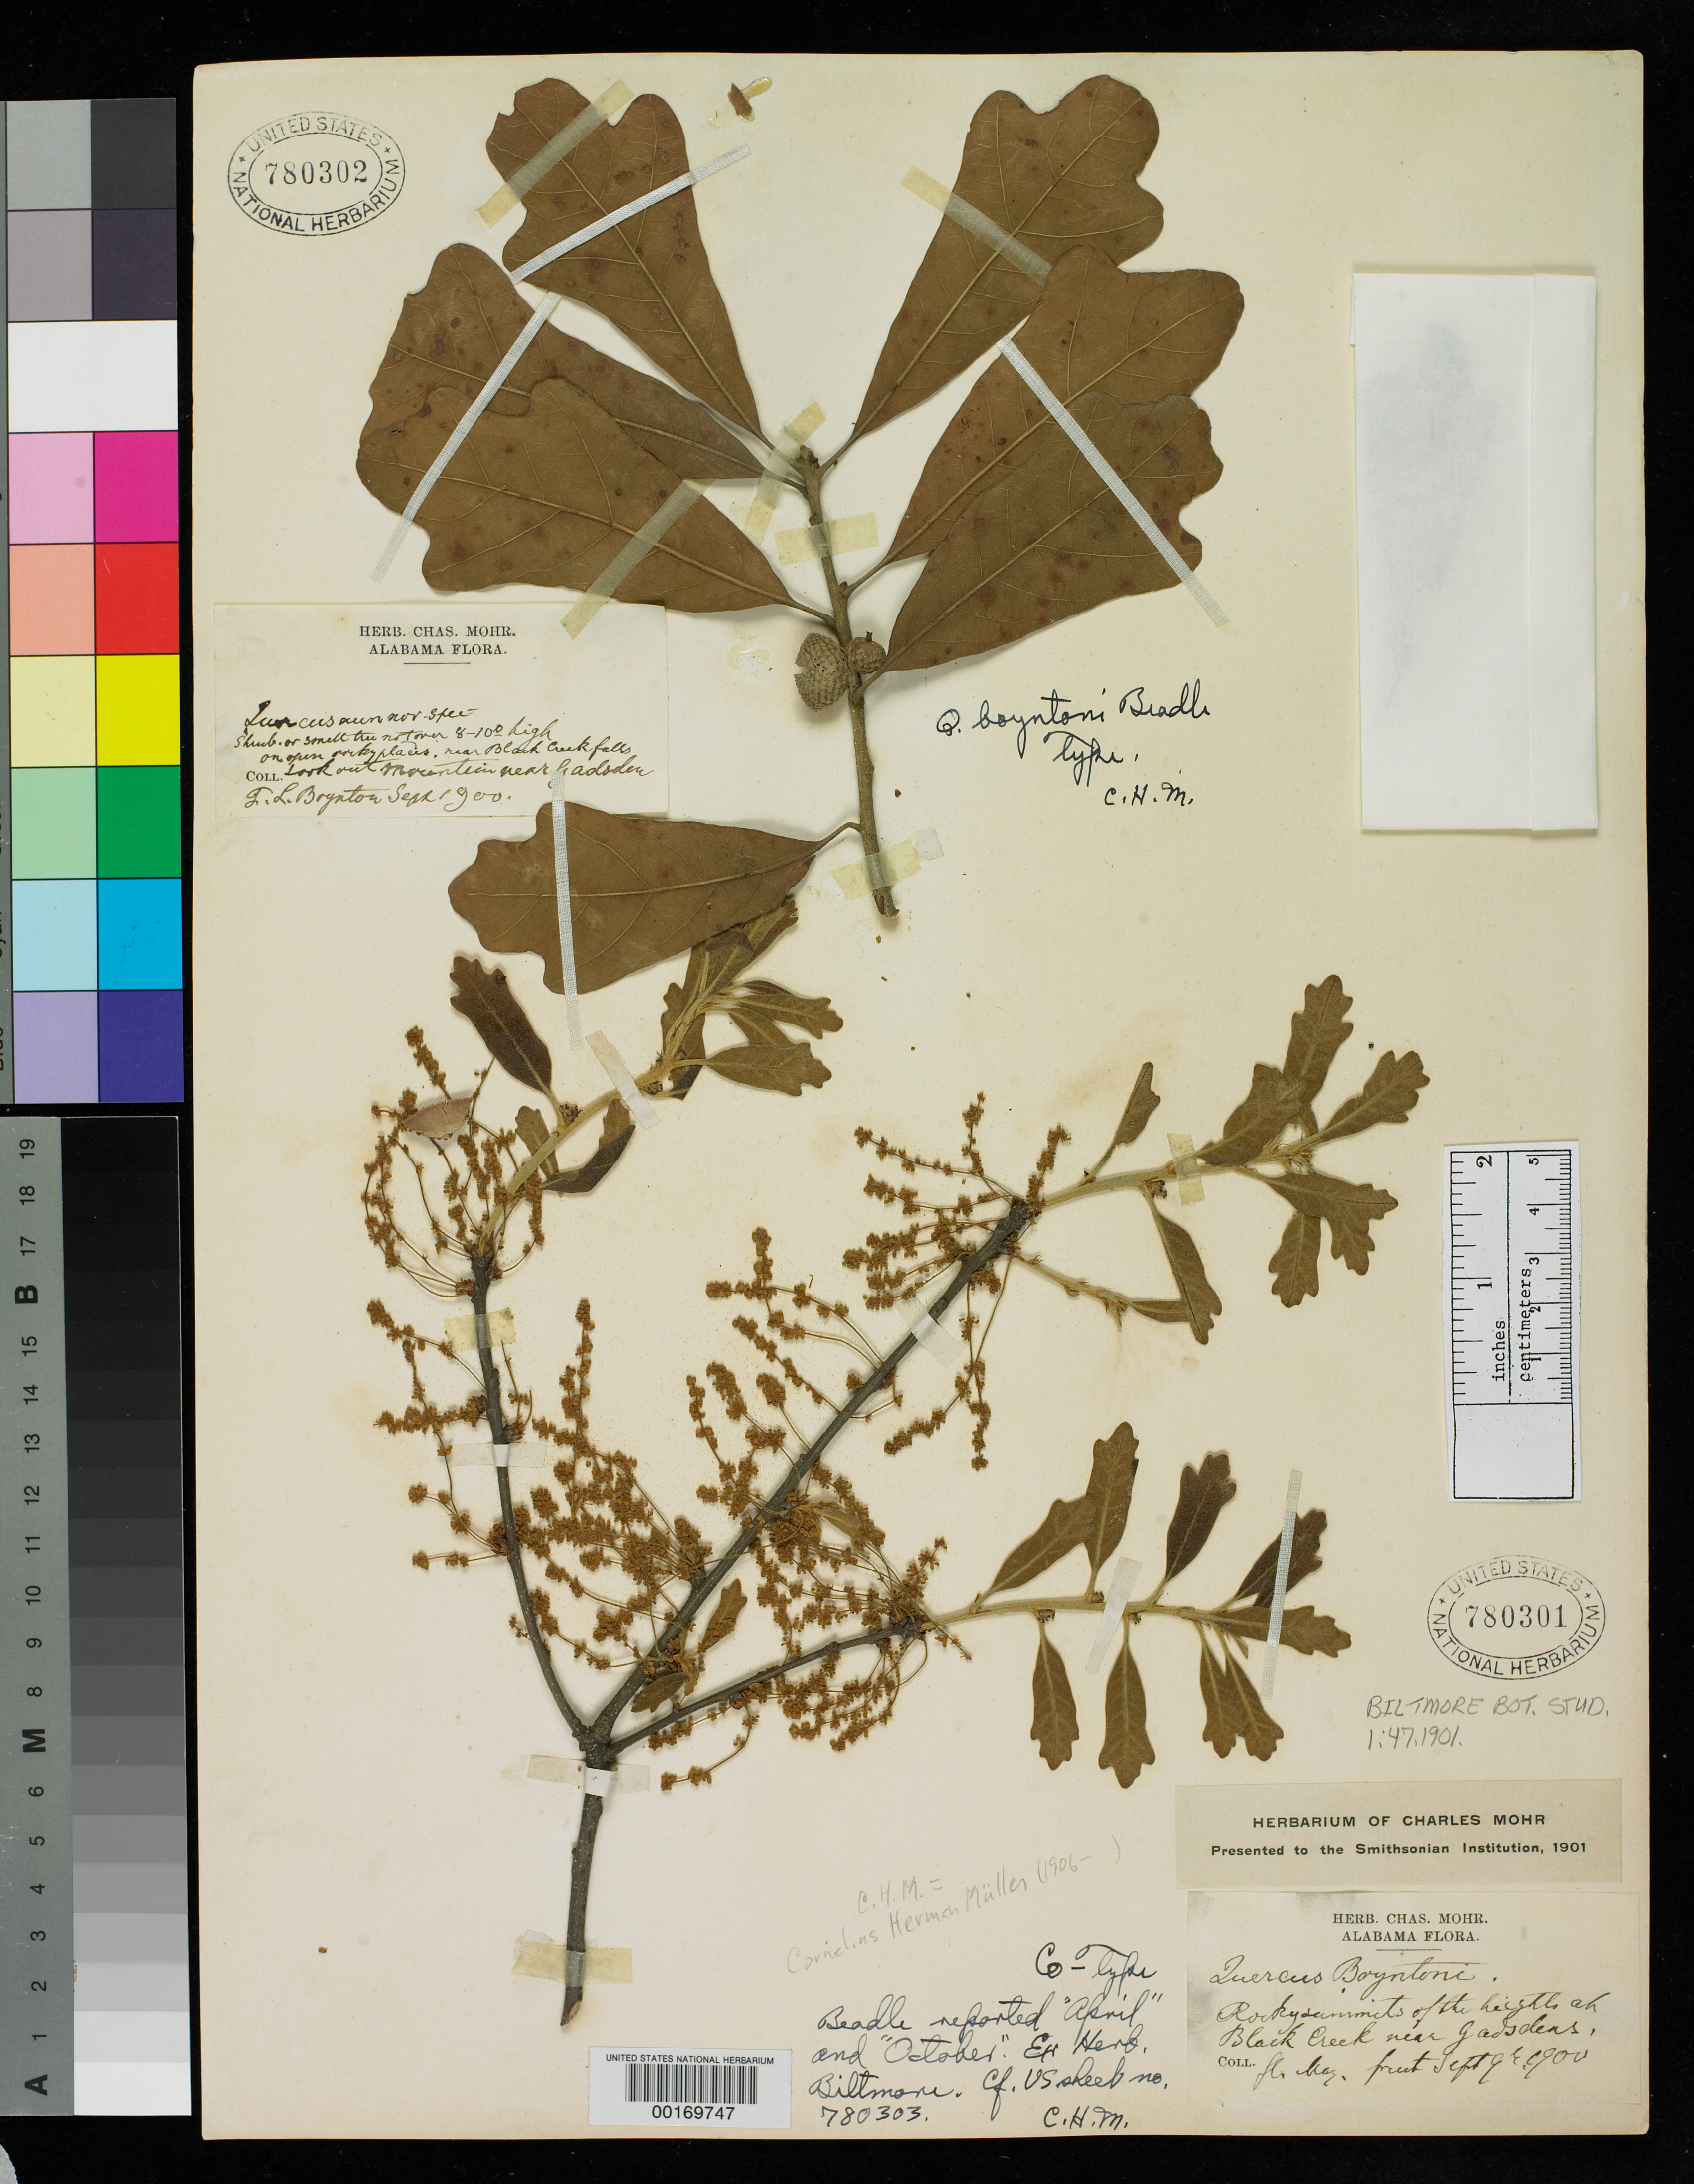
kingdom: Plantae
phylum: Tracheophyta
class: Magnoliopsida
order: Fagales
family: Fagaceae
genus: Quercus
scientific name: Quercus boyntoni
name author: Beadle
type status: Type Collection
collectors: C. L. Boynton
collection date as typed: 09 Sep 1900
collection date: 1900-09-09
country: United States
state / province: Alabama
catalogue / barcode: US 780301